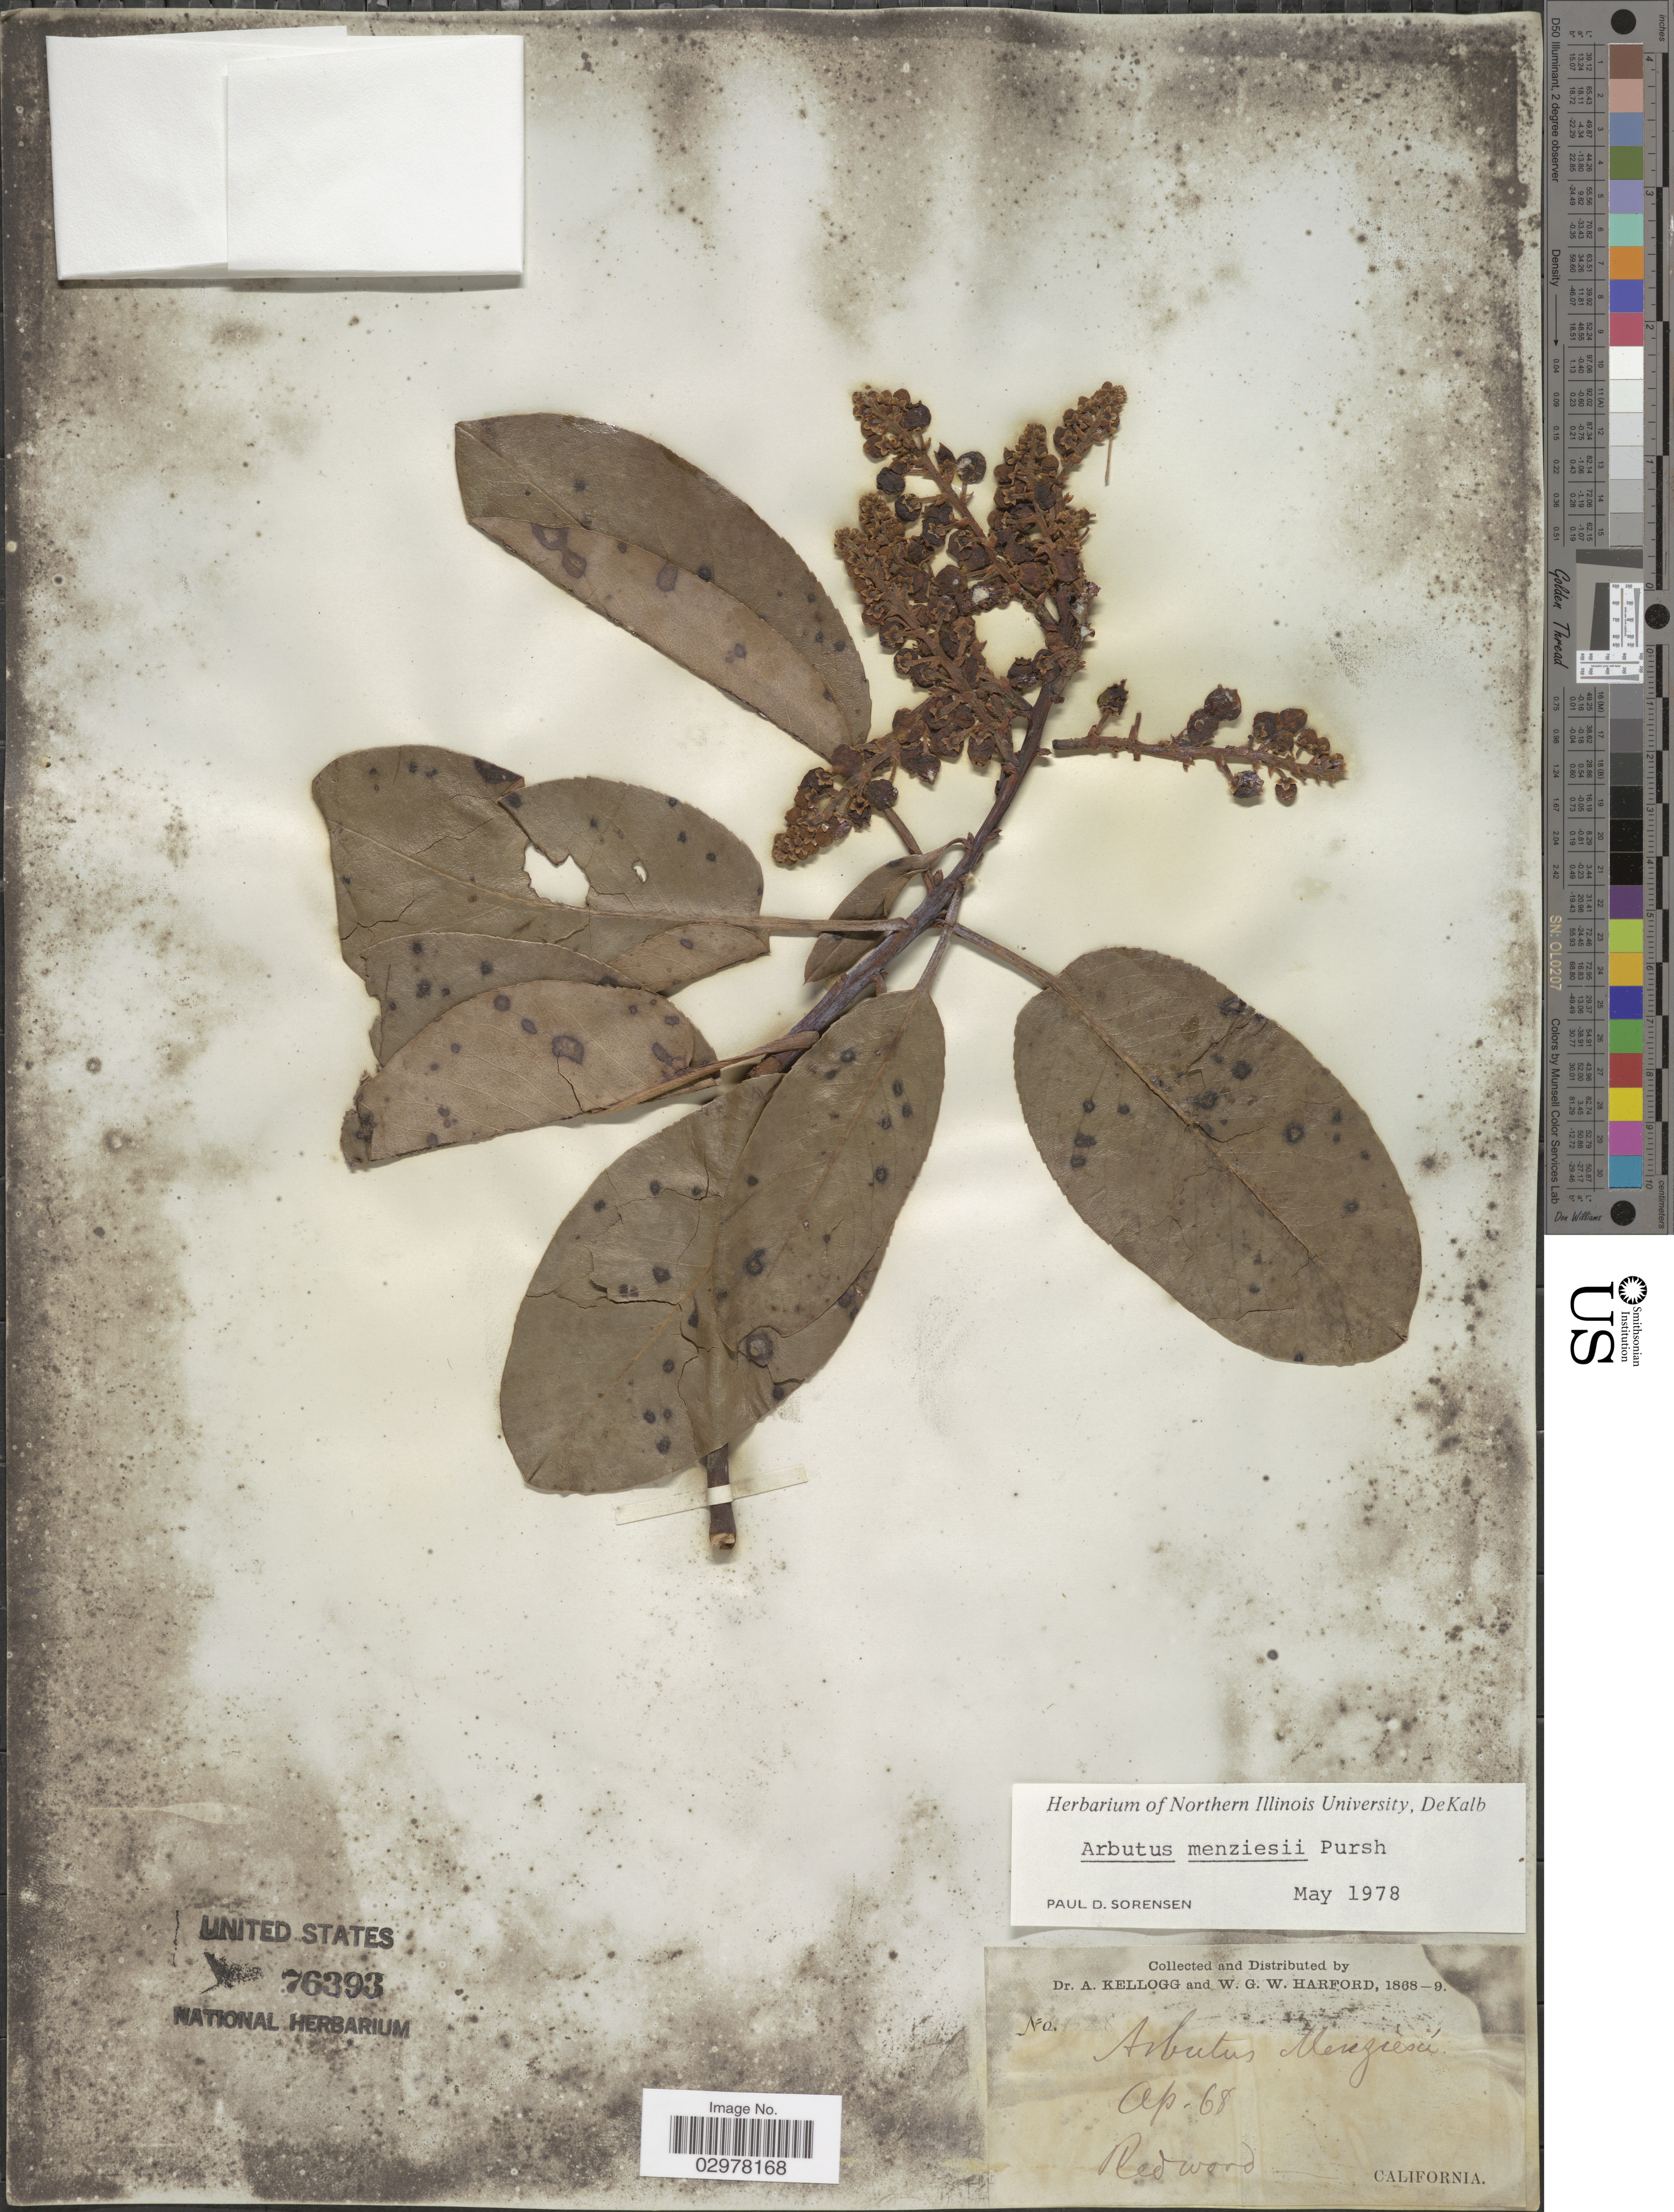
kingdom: Plantae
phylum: Tracheophyta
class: Magnoliopsida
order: Ericales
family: Ericaceae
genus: Arbutus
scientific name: Arbutus menziesii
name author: Pursh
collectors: A. Kellogg & W. G. W. Harford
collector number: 628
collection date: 1868-04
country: United States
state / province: California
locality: Redwood.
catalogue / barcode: US 76393